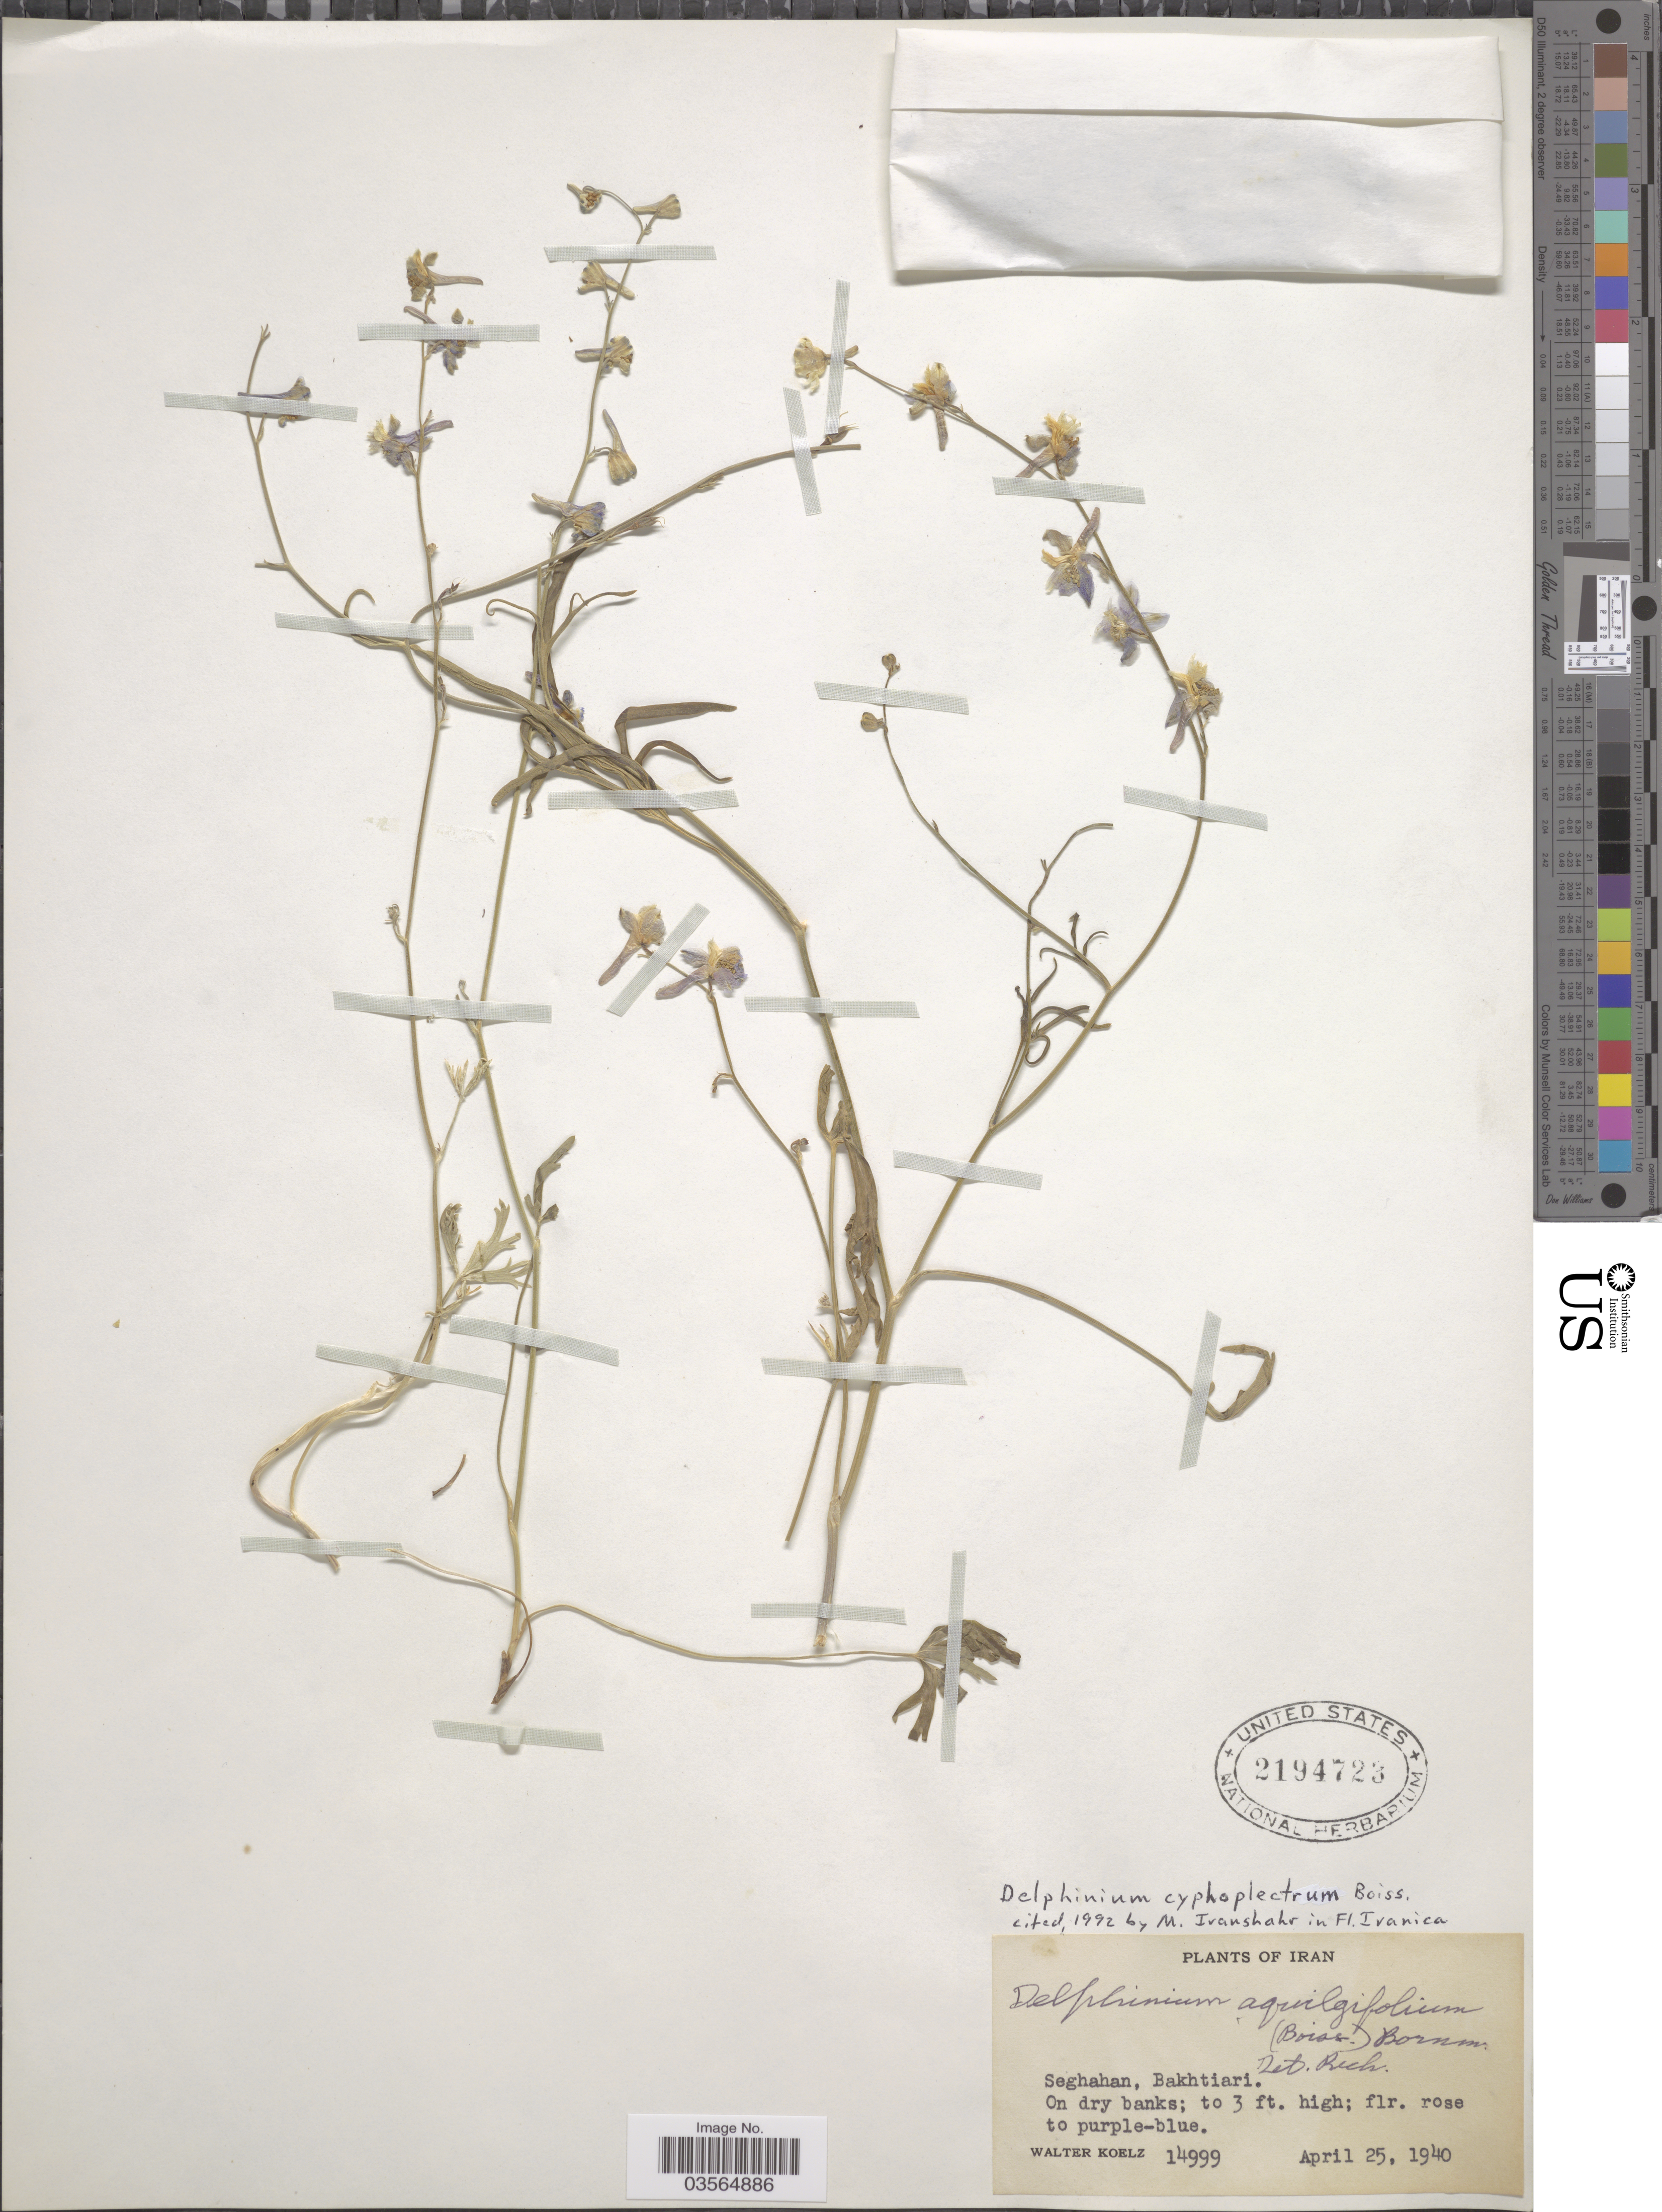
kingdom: Plantae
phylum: Tracheophyta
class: Magnoliopsida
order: Ranunculales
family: Ranunculaceae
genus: Delphinium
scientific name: Delphinium cyphoplectrum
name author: Boiss.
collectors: W. N. Koelz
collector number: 14999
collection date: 1940-04-25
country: Iran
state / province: Chahar Mahaal and Bakhtiari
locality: Seghahan, Bakhtiari.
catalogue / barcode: US 2194723